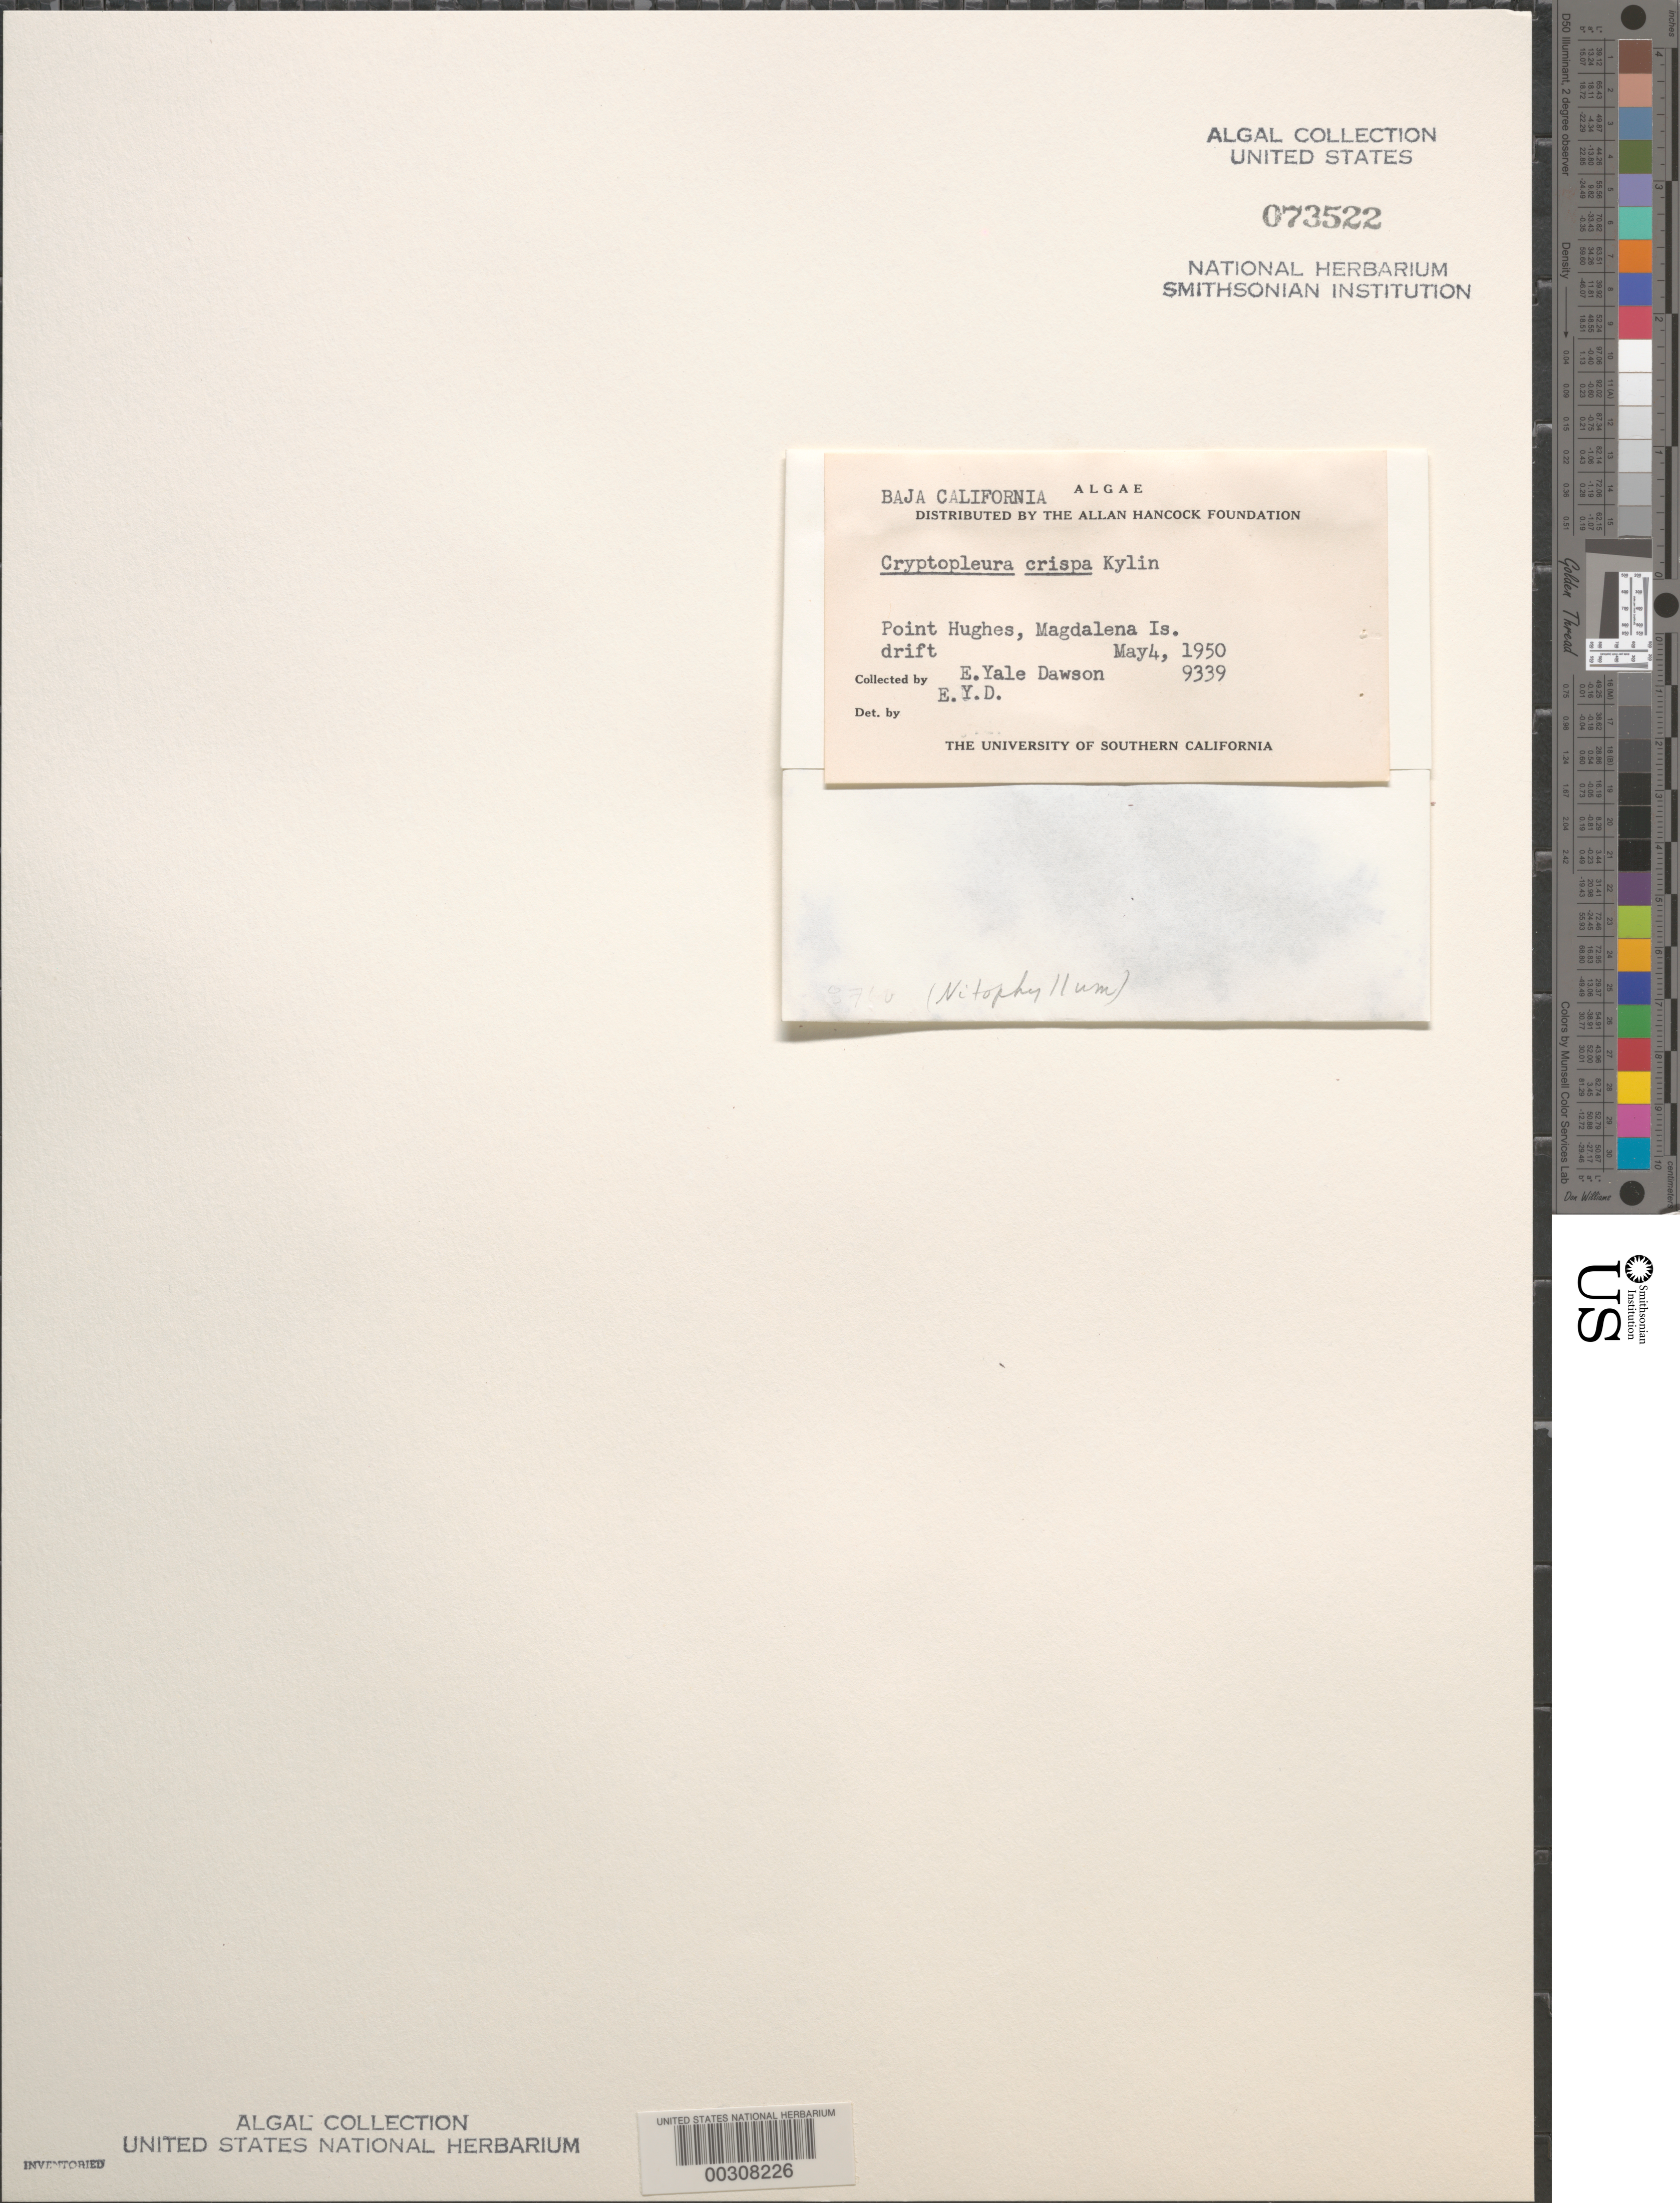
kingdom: Plantae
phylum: Rhodophyta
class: Florideophyceae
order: Ceramiales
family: Delesseriaceae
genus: Cryptopleura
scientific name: Cryptopleura crispa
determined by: Dawson, E. Y.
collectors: E. Y. Dawson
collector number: EYD 9339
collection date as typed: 04 May 1950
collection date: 1950-05-04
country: Mexico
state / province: Baja California Sur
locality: Punta Hughes, Isla Magdalena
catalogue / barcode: US 73522